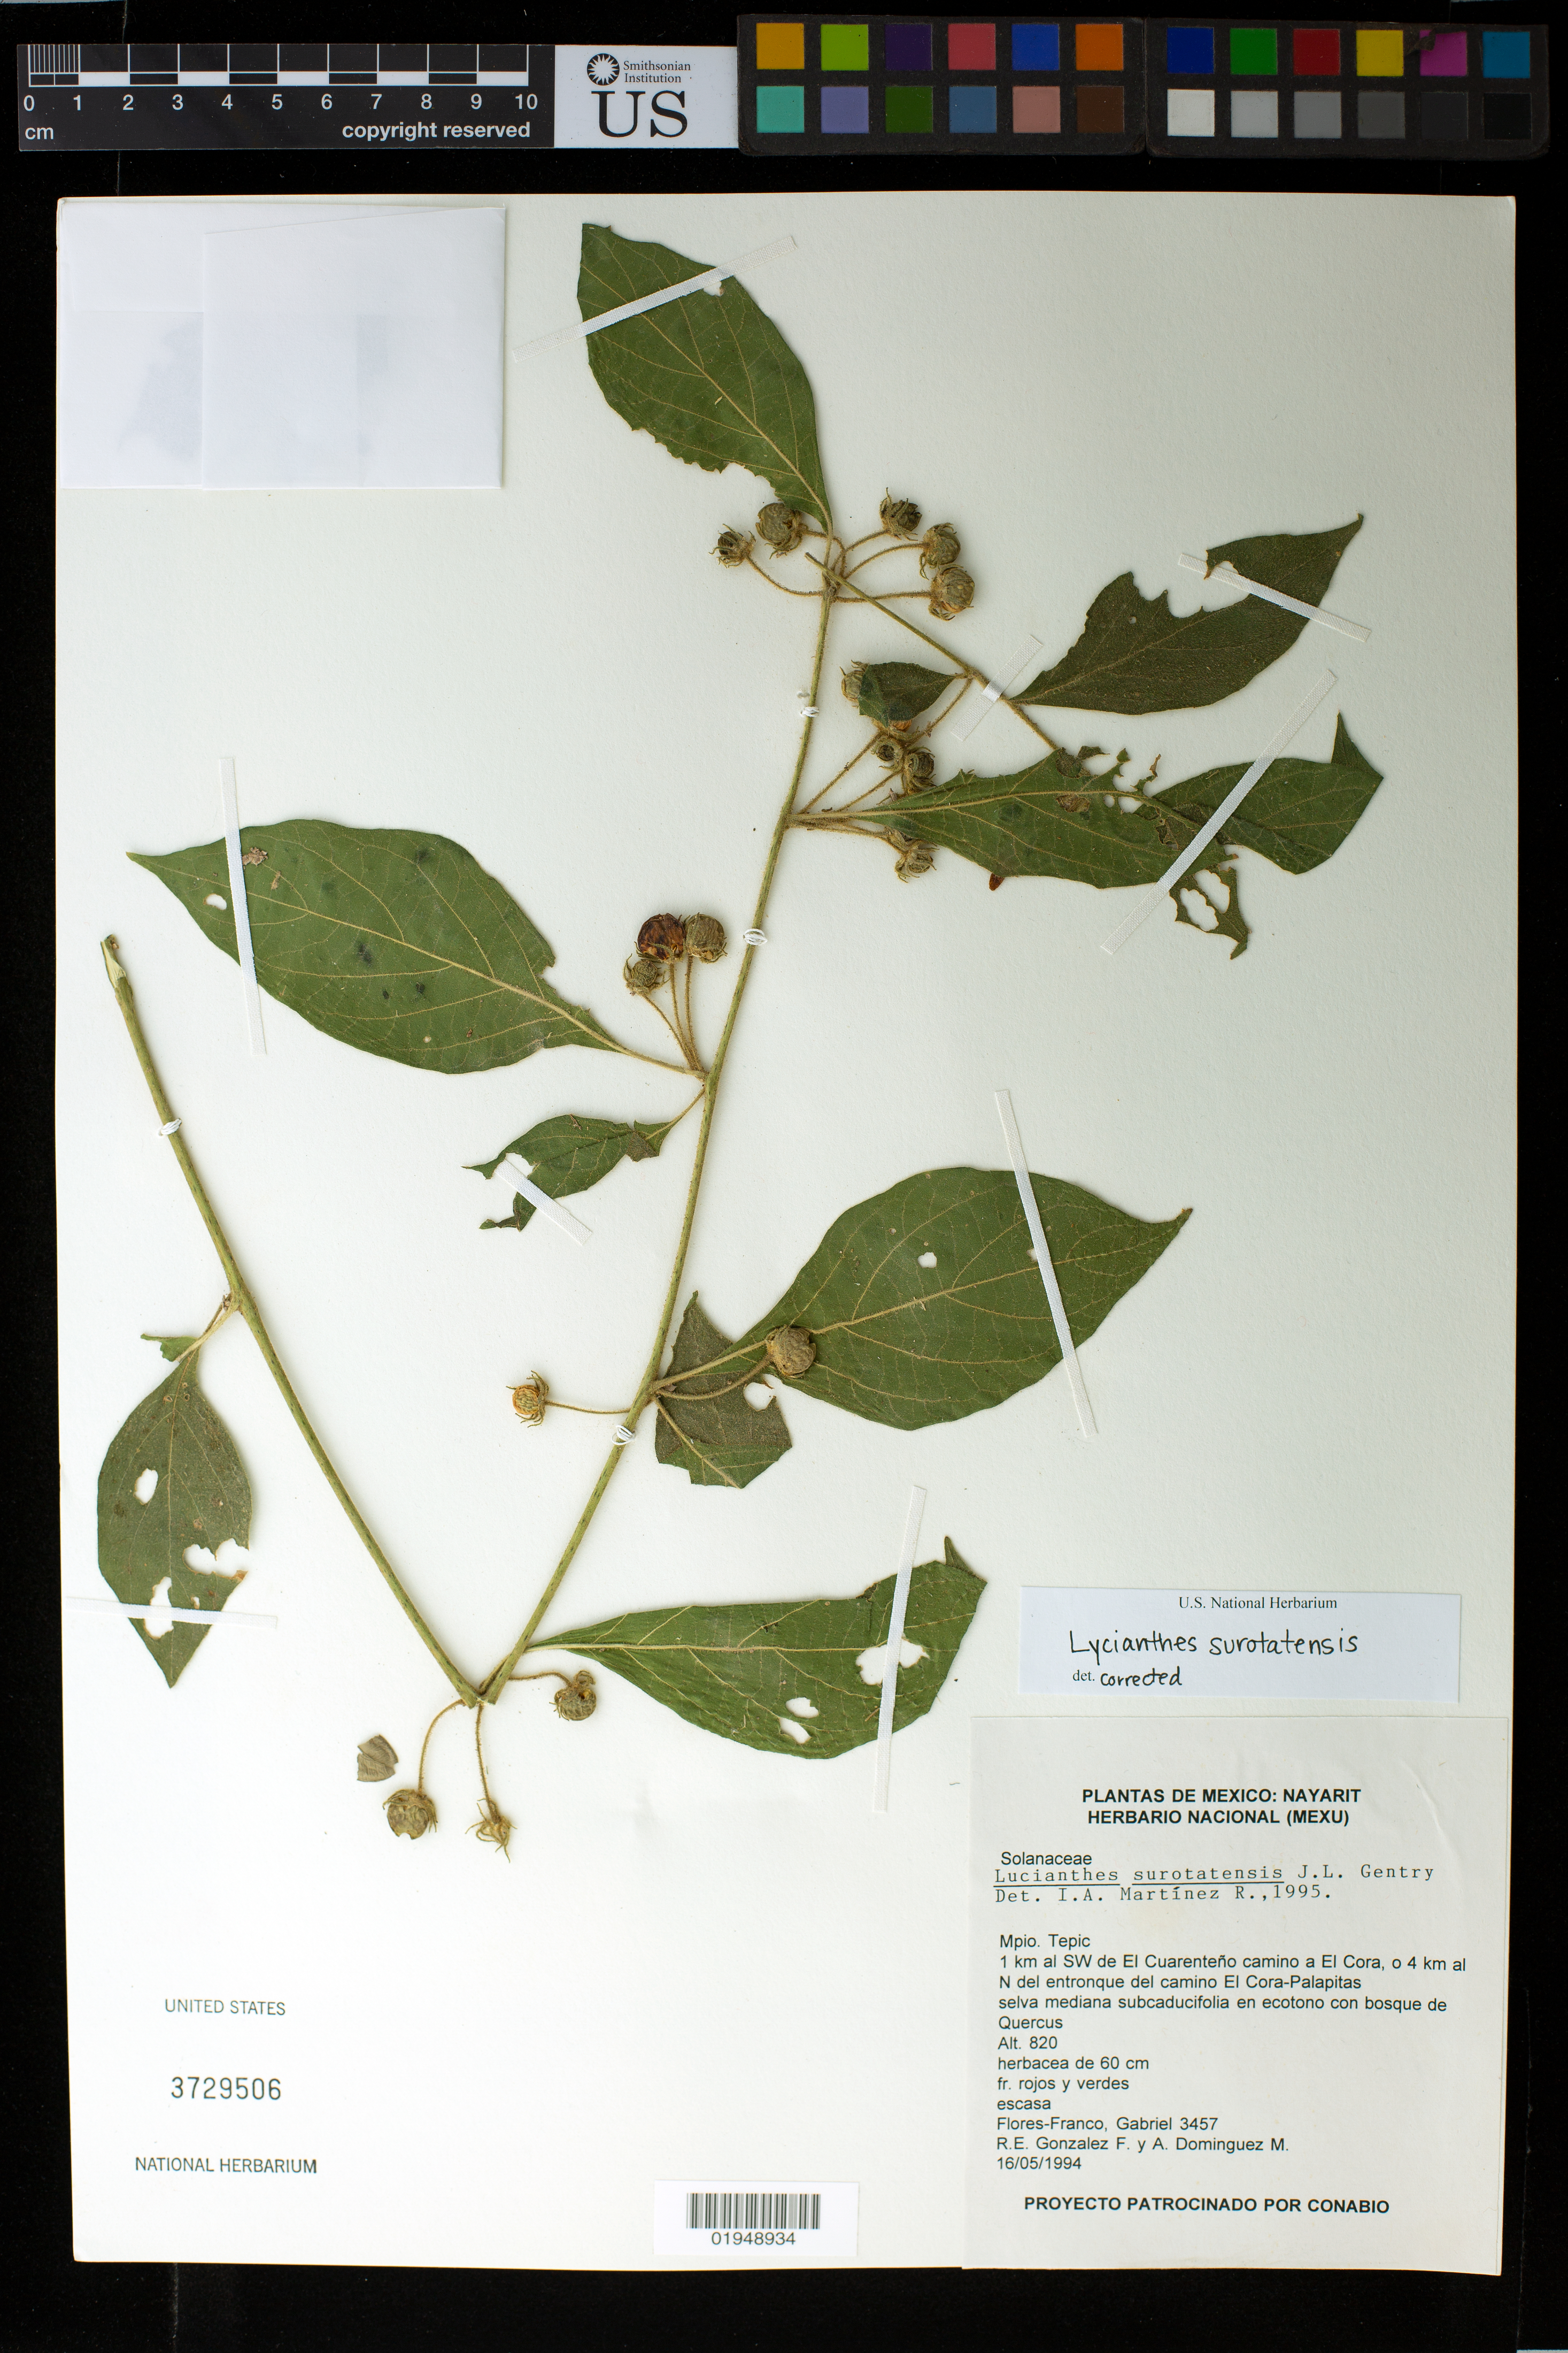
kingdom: Plantae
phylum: Tracheophyta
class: Magnoliopsida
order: Solanales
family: Solanaceae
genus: Lycianthes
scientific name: Lycianthes lenta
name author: (Cav.) Bitter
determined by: Martinez R., I. A.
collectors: G. Flores F., R. E. Gonzalez F. & A. Dominguez M.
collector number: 3457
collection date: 1994-05-16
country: Mexico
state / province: Nayarit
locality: Mpio. Tepic. 1 km al SW de Al Cuarenteño camino a El Cora, 0 4 km al N del entronque del camino El Cora-Palapitas.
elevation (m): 820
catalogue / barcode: US 3729506